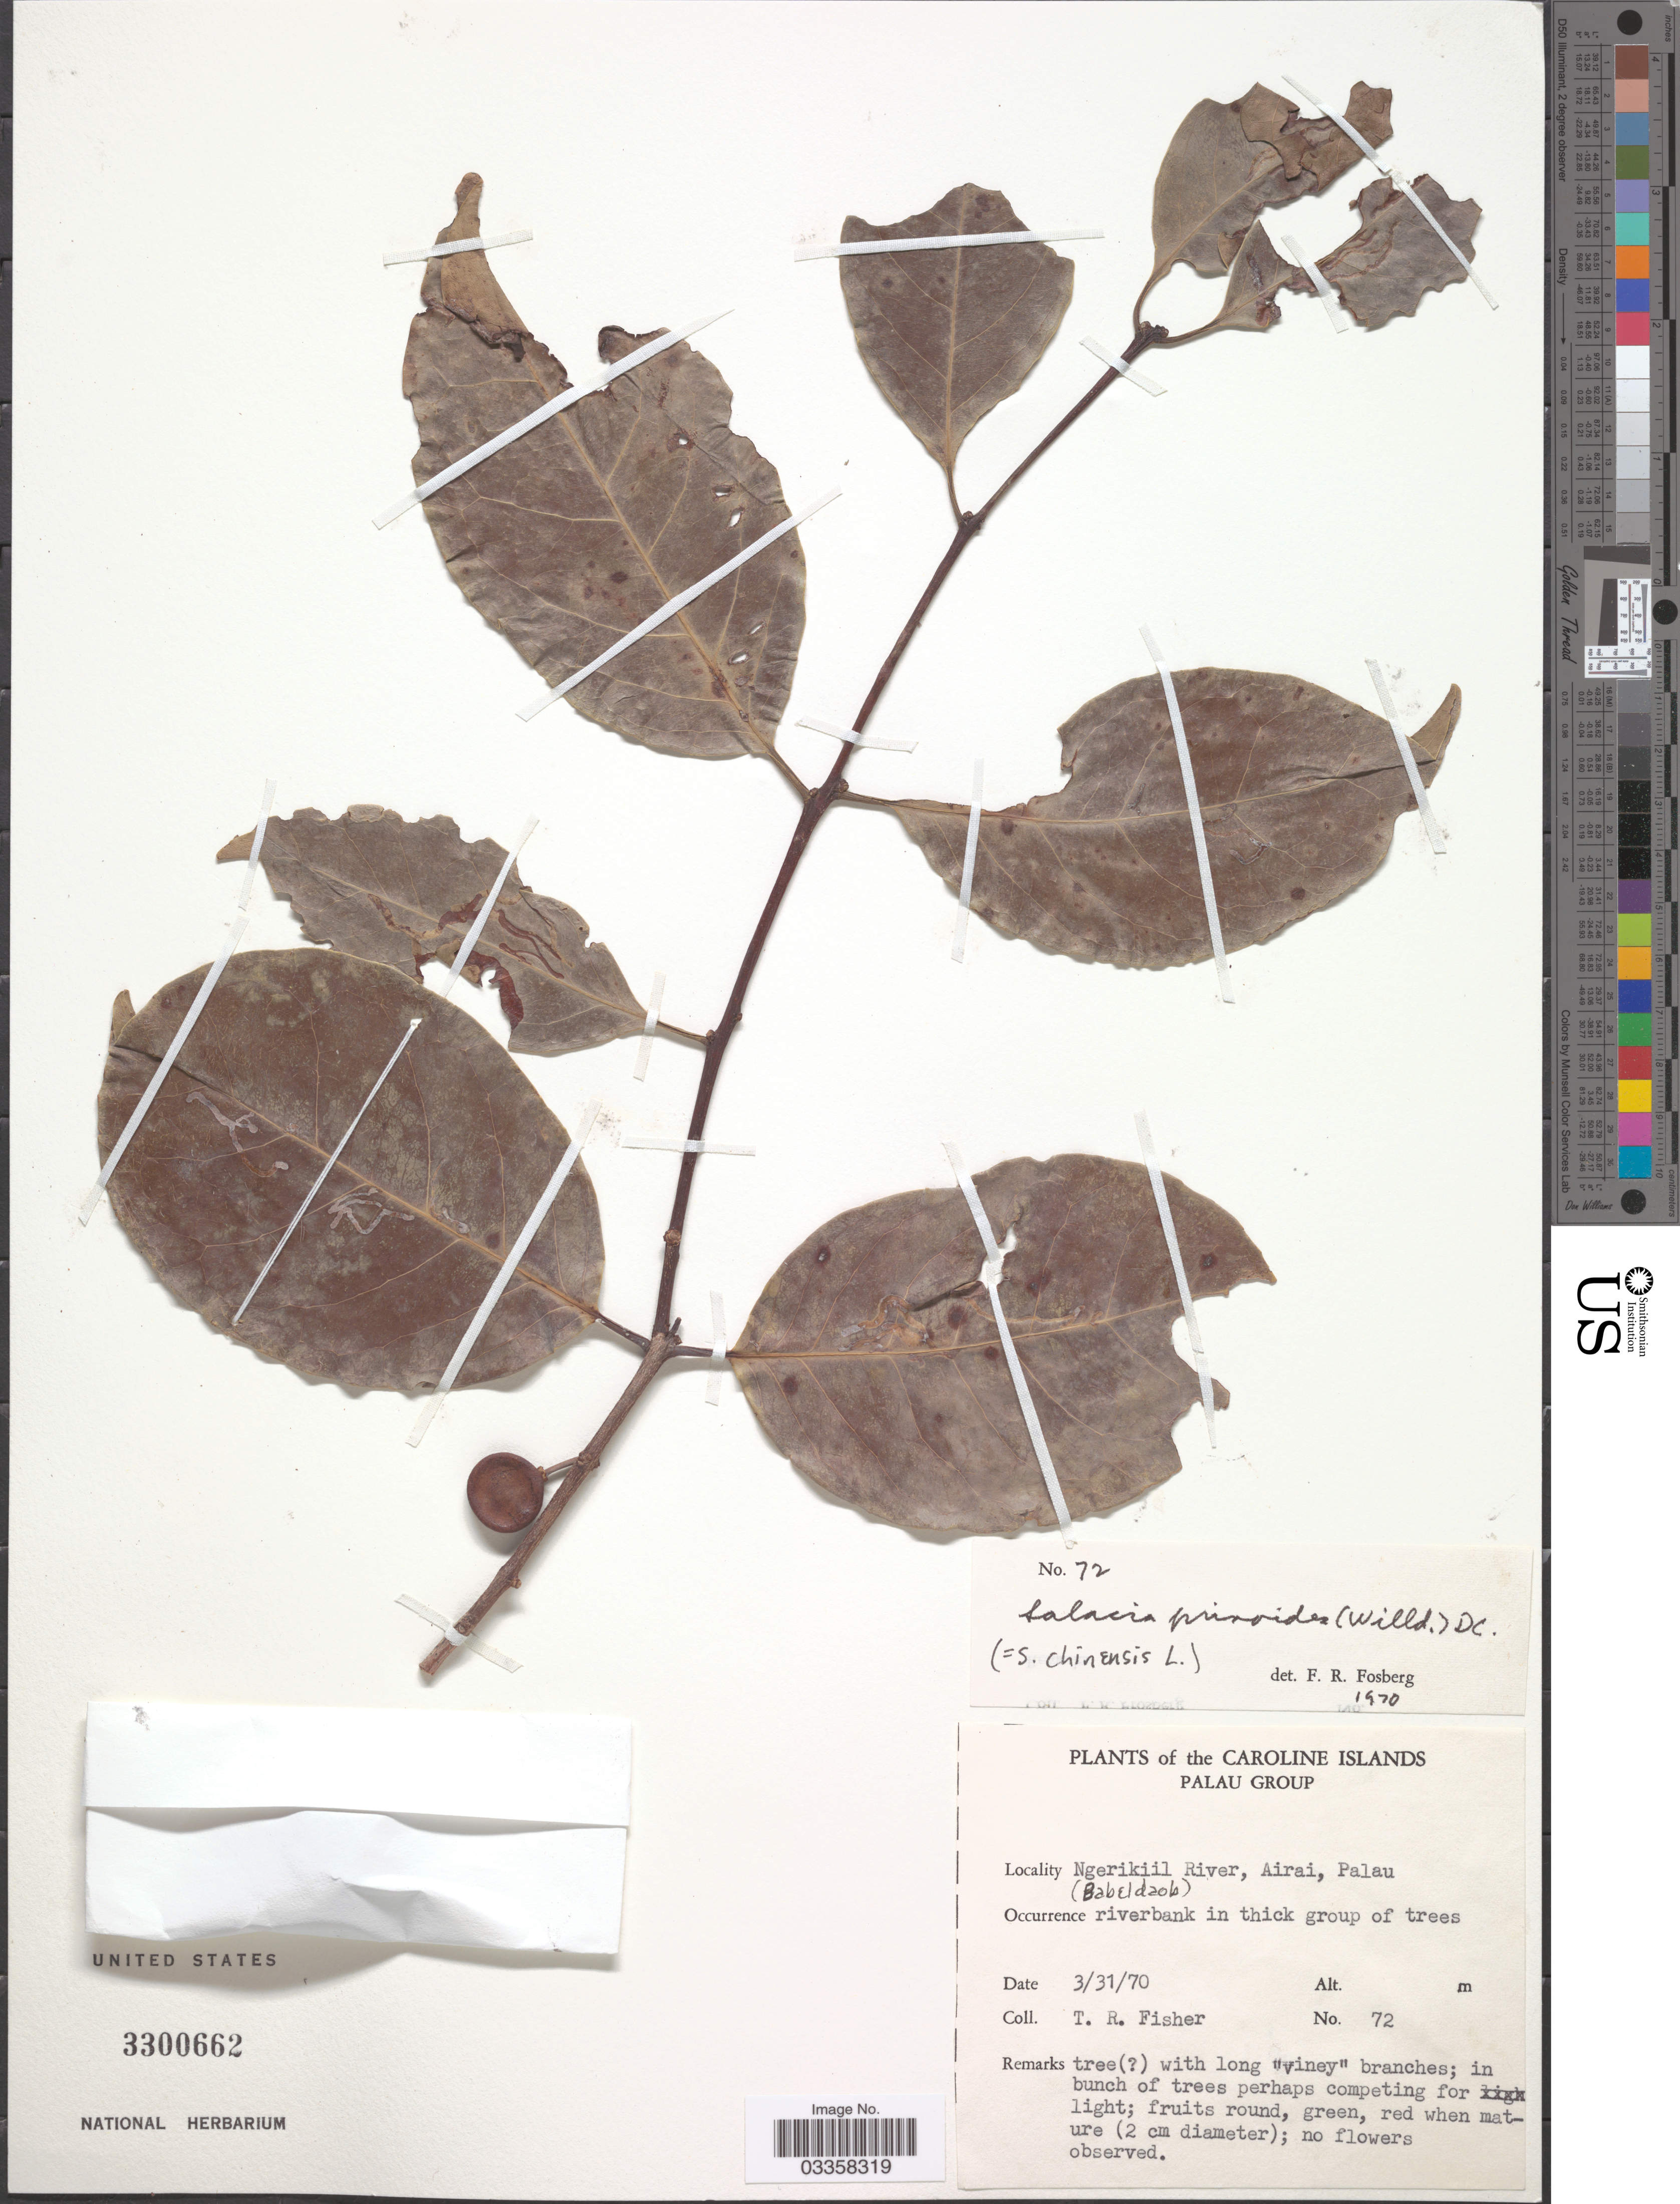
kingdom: Plantae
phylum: Tracheophyta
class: Magnoliopsida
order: Celastrales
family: Celastraceae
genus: Salacia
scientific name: Salacia chinensis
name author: L.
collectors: T. R. Fisher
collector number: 72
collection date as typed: Transcribed d/m/y: 31/3/70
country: Palau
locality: The Caroline Islands. Palau Group. Ngerikiil River, Airai, Palau (Babeldaob).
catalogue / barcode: US 3300662